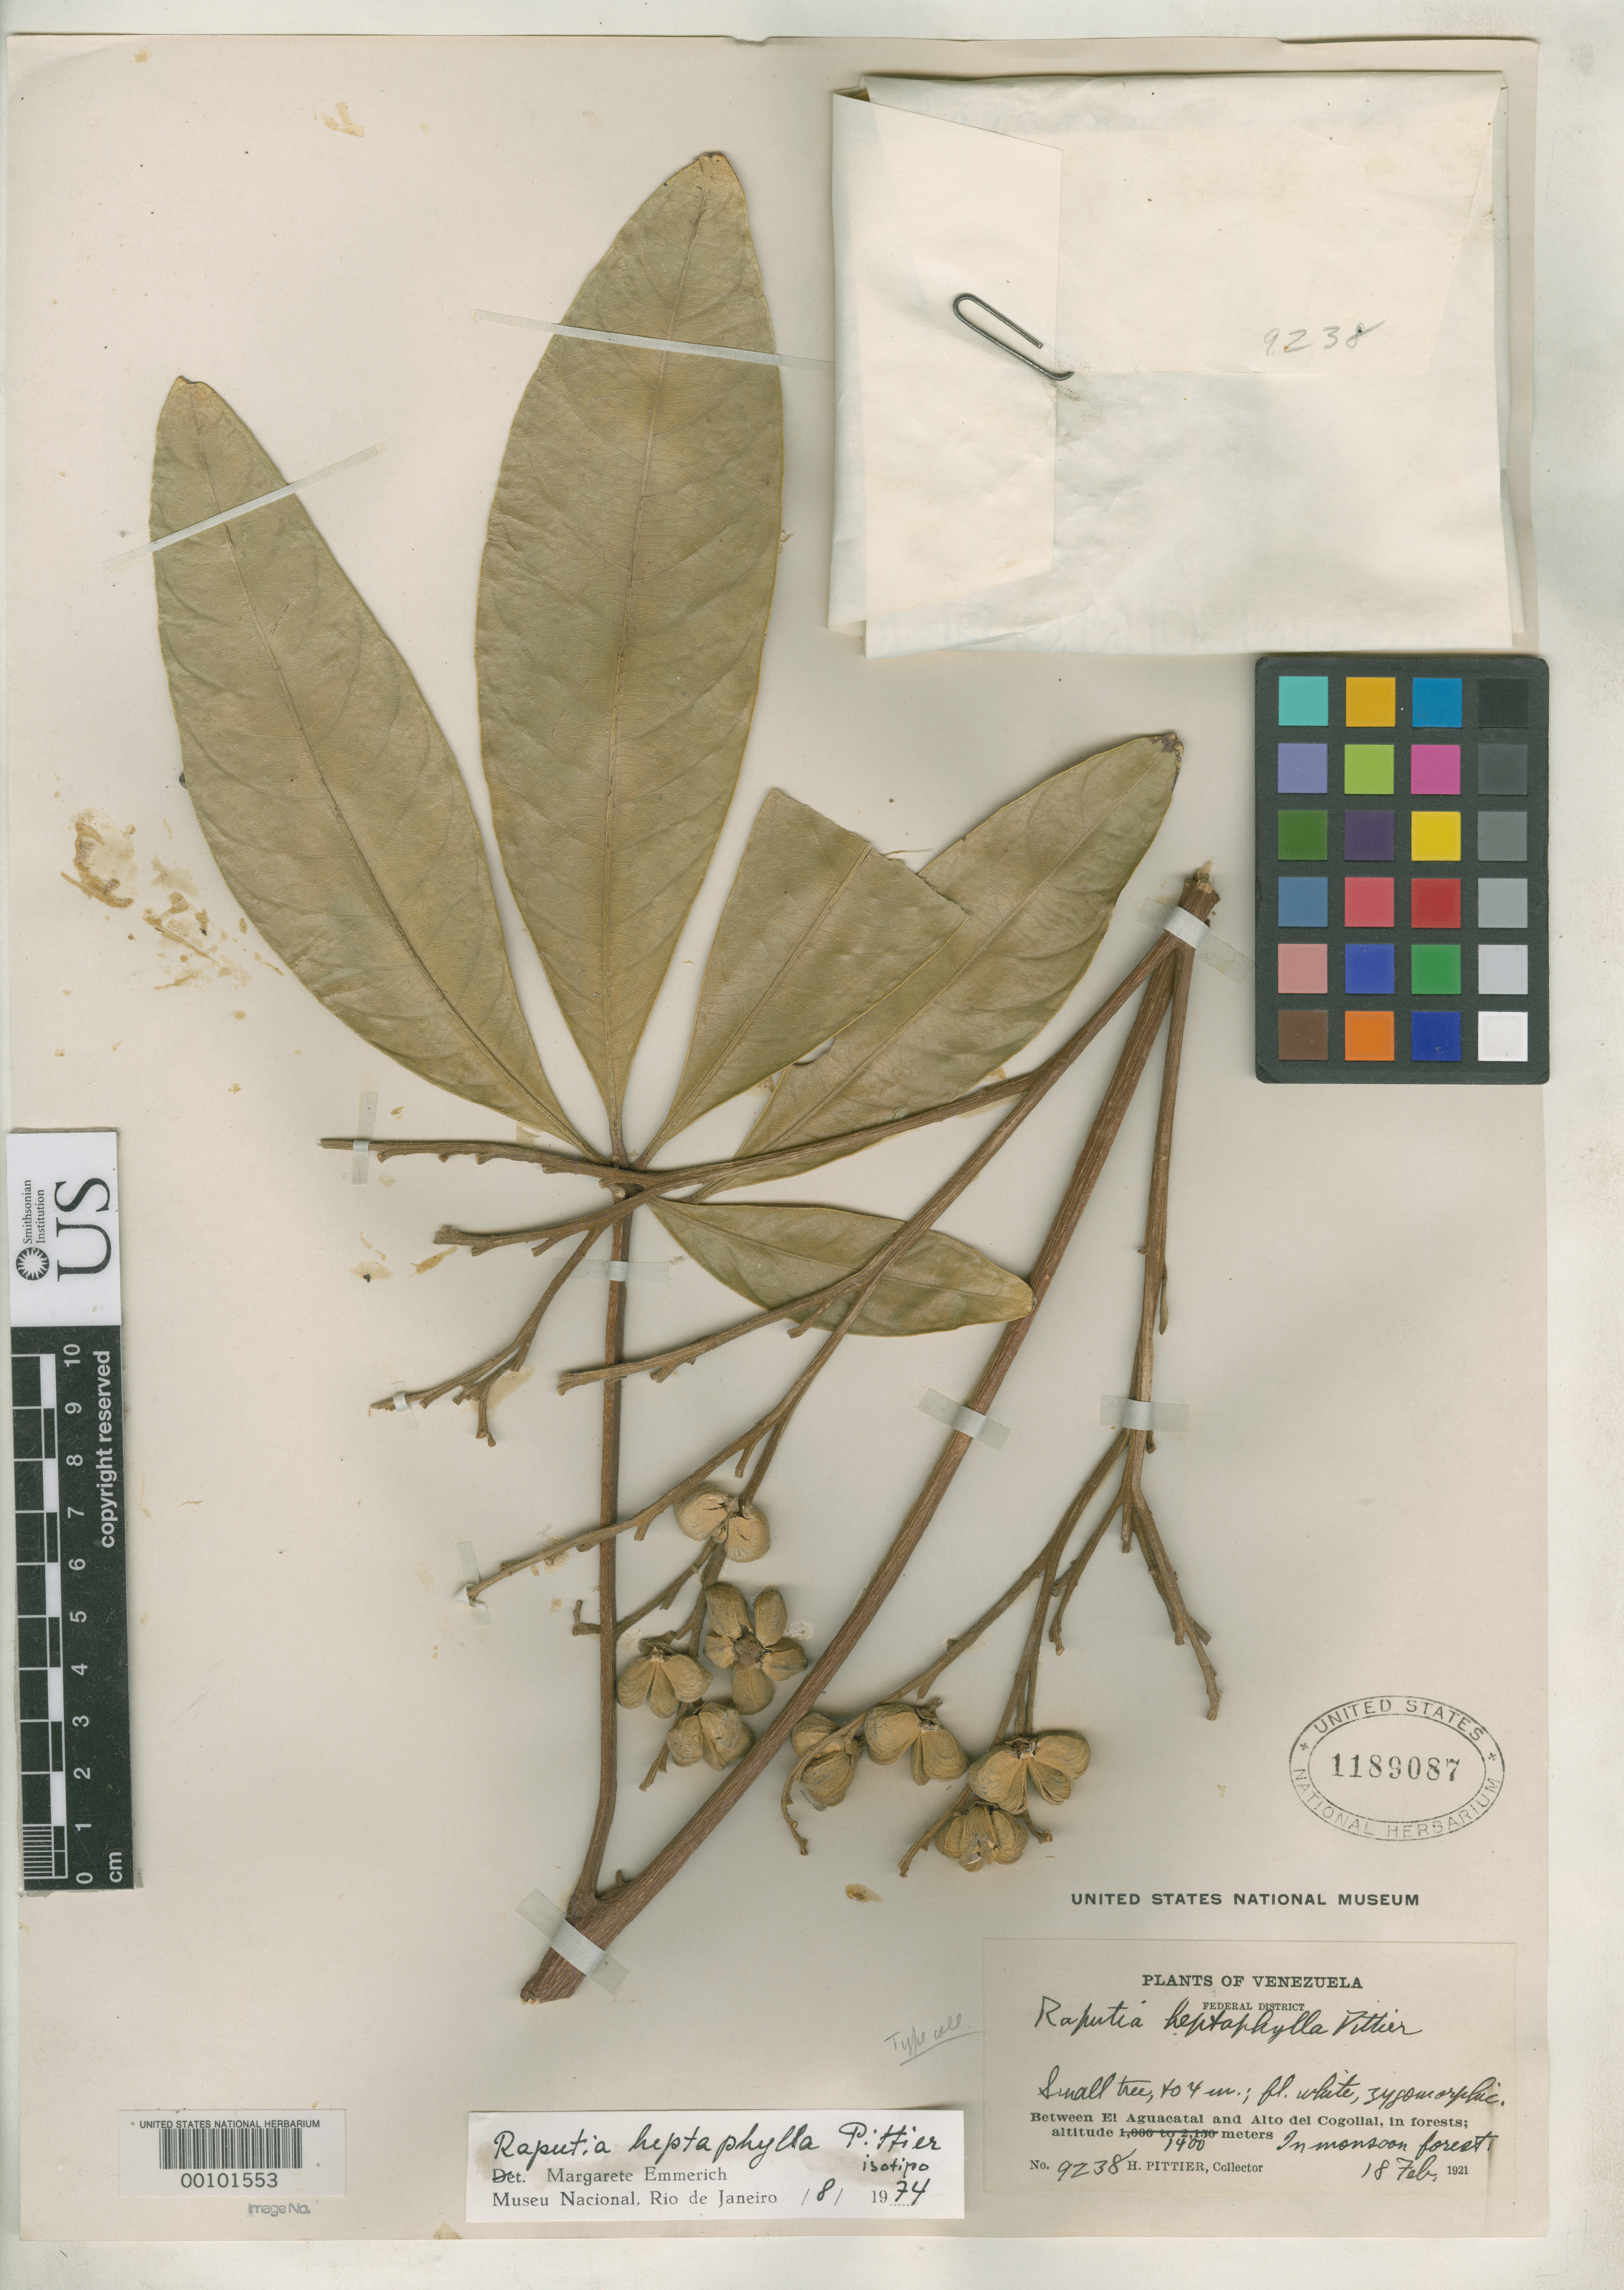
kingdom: Plantae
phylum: Tracheophyta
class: Magnoliopsida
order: Sapindales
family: Rutaceae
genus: Raputia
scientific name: Raputia heptaphylla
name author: Pittier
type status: Isosyntype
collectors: H. F. Pittier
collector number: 9238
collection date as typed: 20 Feb 1921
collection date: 1921-02-20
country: Venezuela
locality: Valle de Puerto La Cruz.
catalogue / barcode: US 1189087